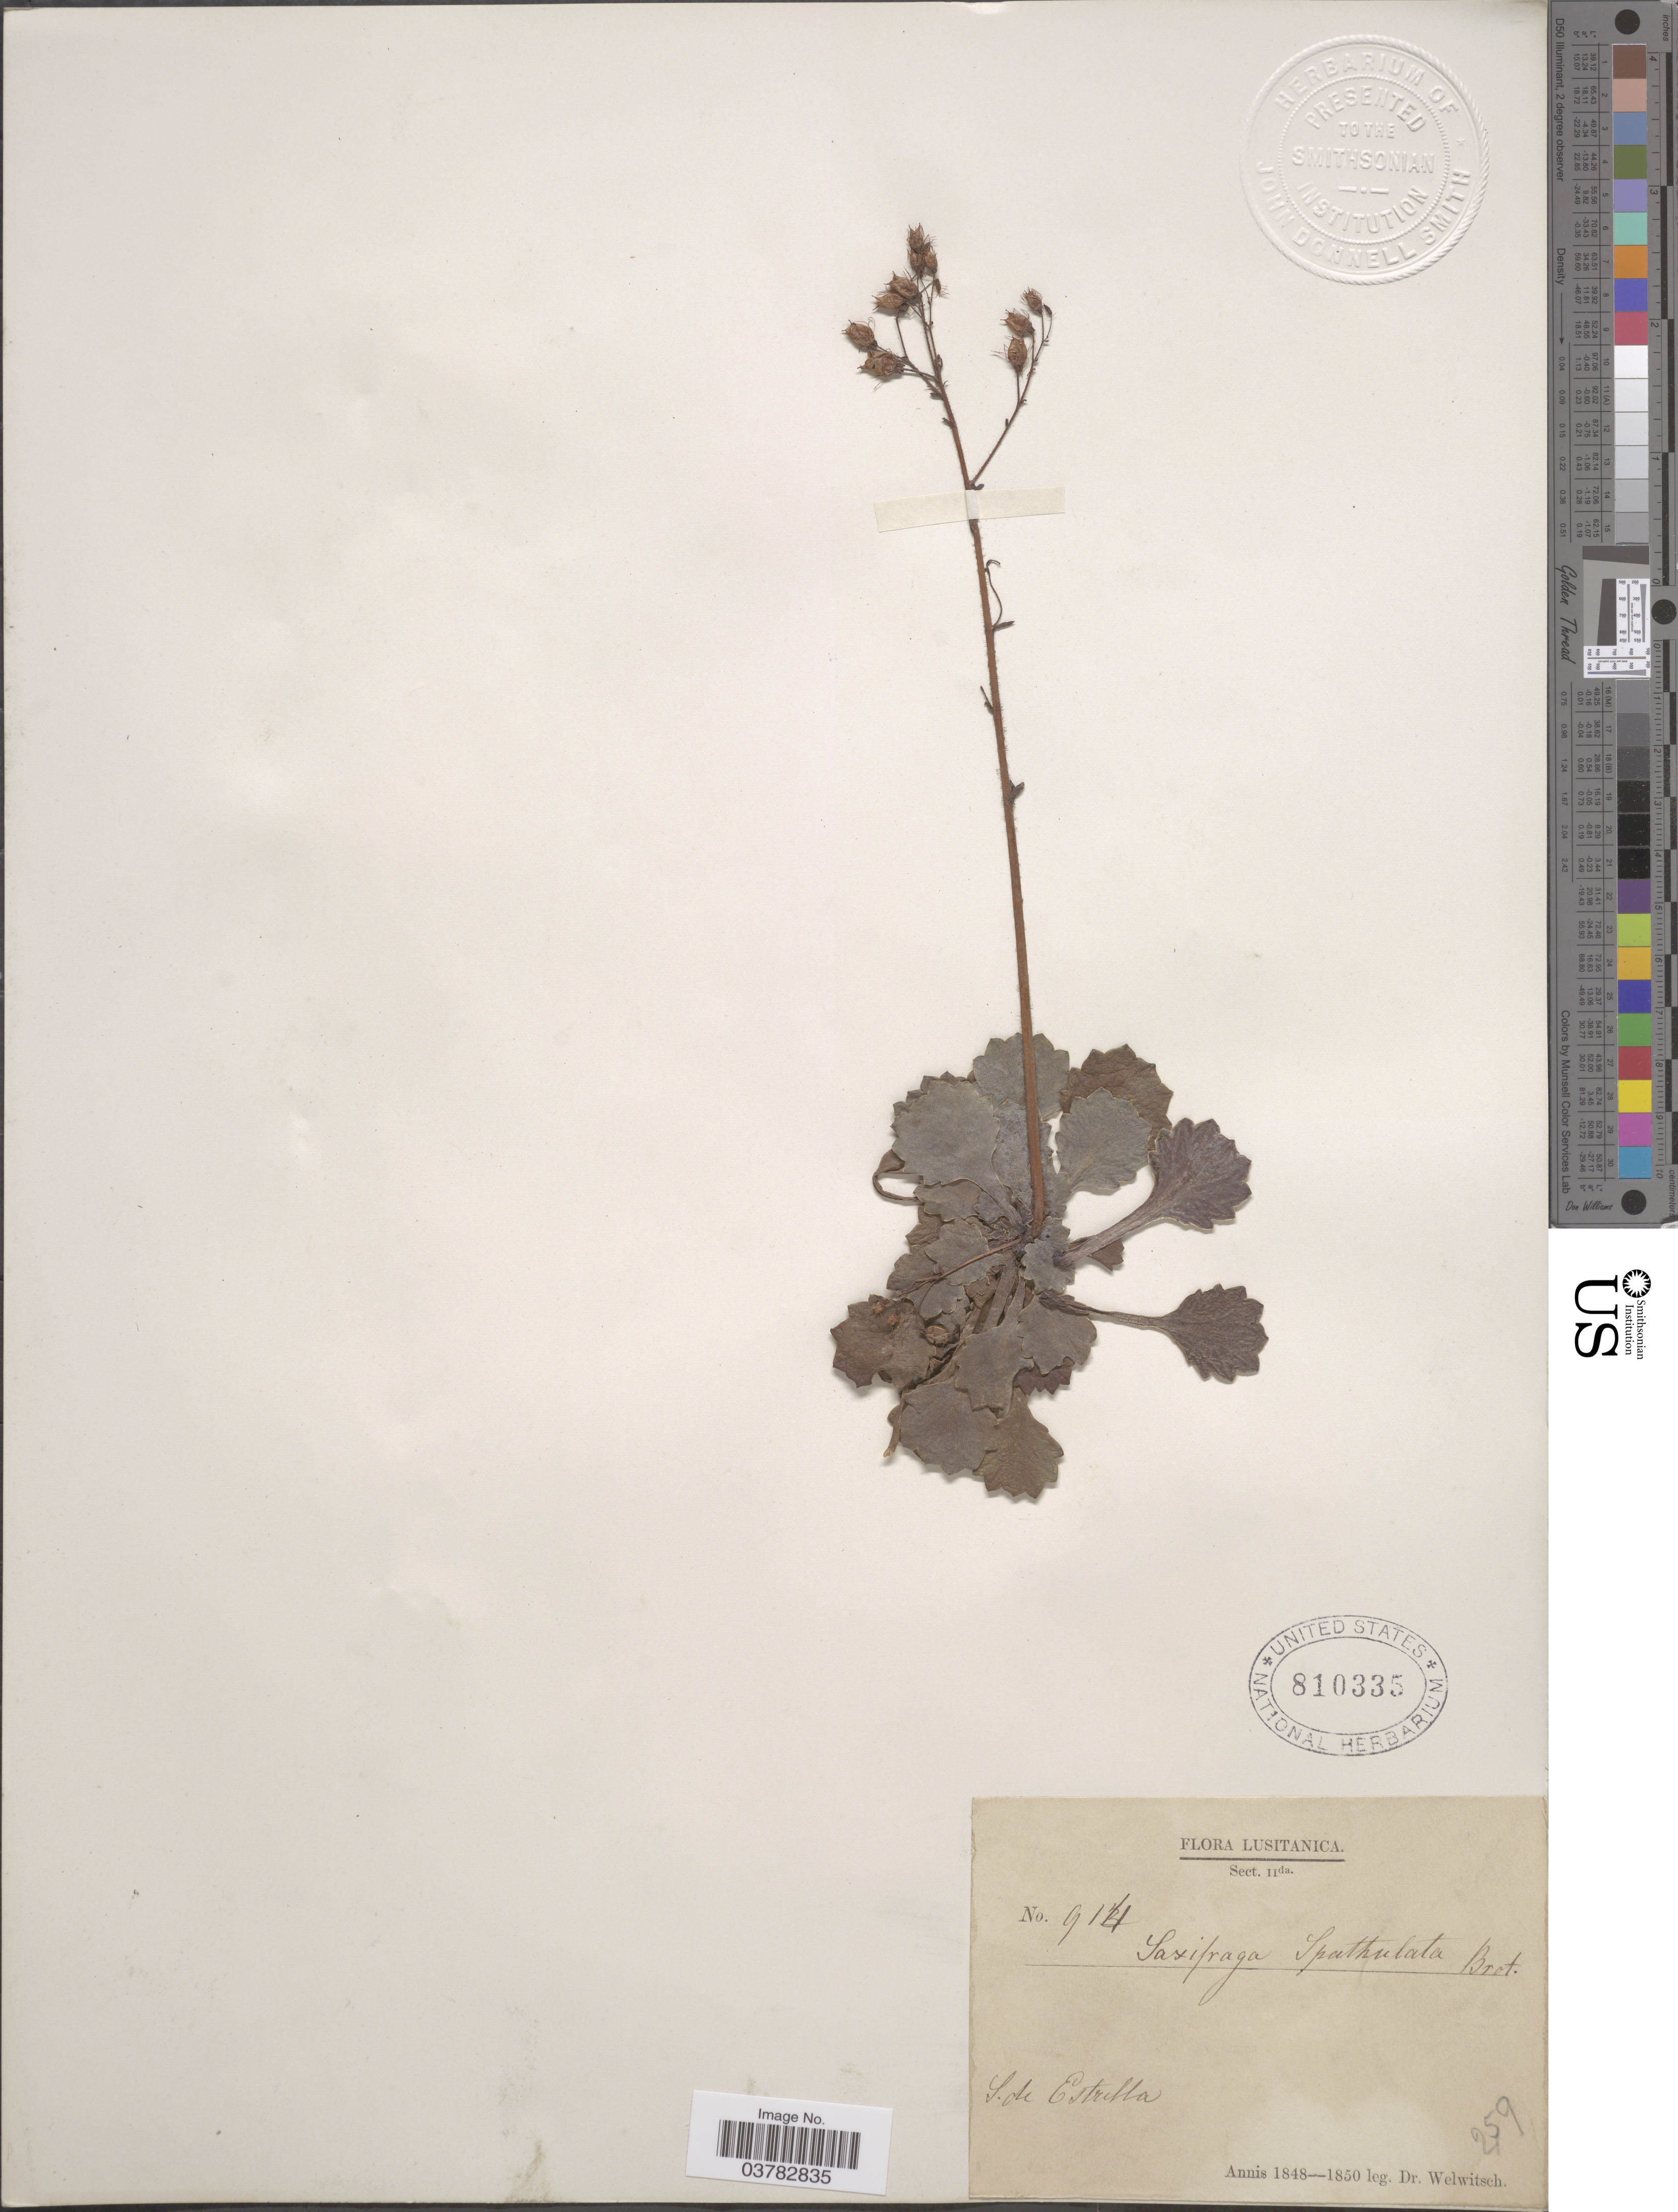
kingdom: Plantae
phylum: Tracheophyta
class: Magnoliopsida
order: Saxifragales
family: Saxifragaceae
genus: Saxifraga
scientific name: Saxifraga spathulata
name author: Haw.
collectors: -. Welwitsch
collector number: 914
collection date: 1848/1850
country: Portugal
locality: Lusitanica. S. de Estrella.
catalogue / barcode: US 810335